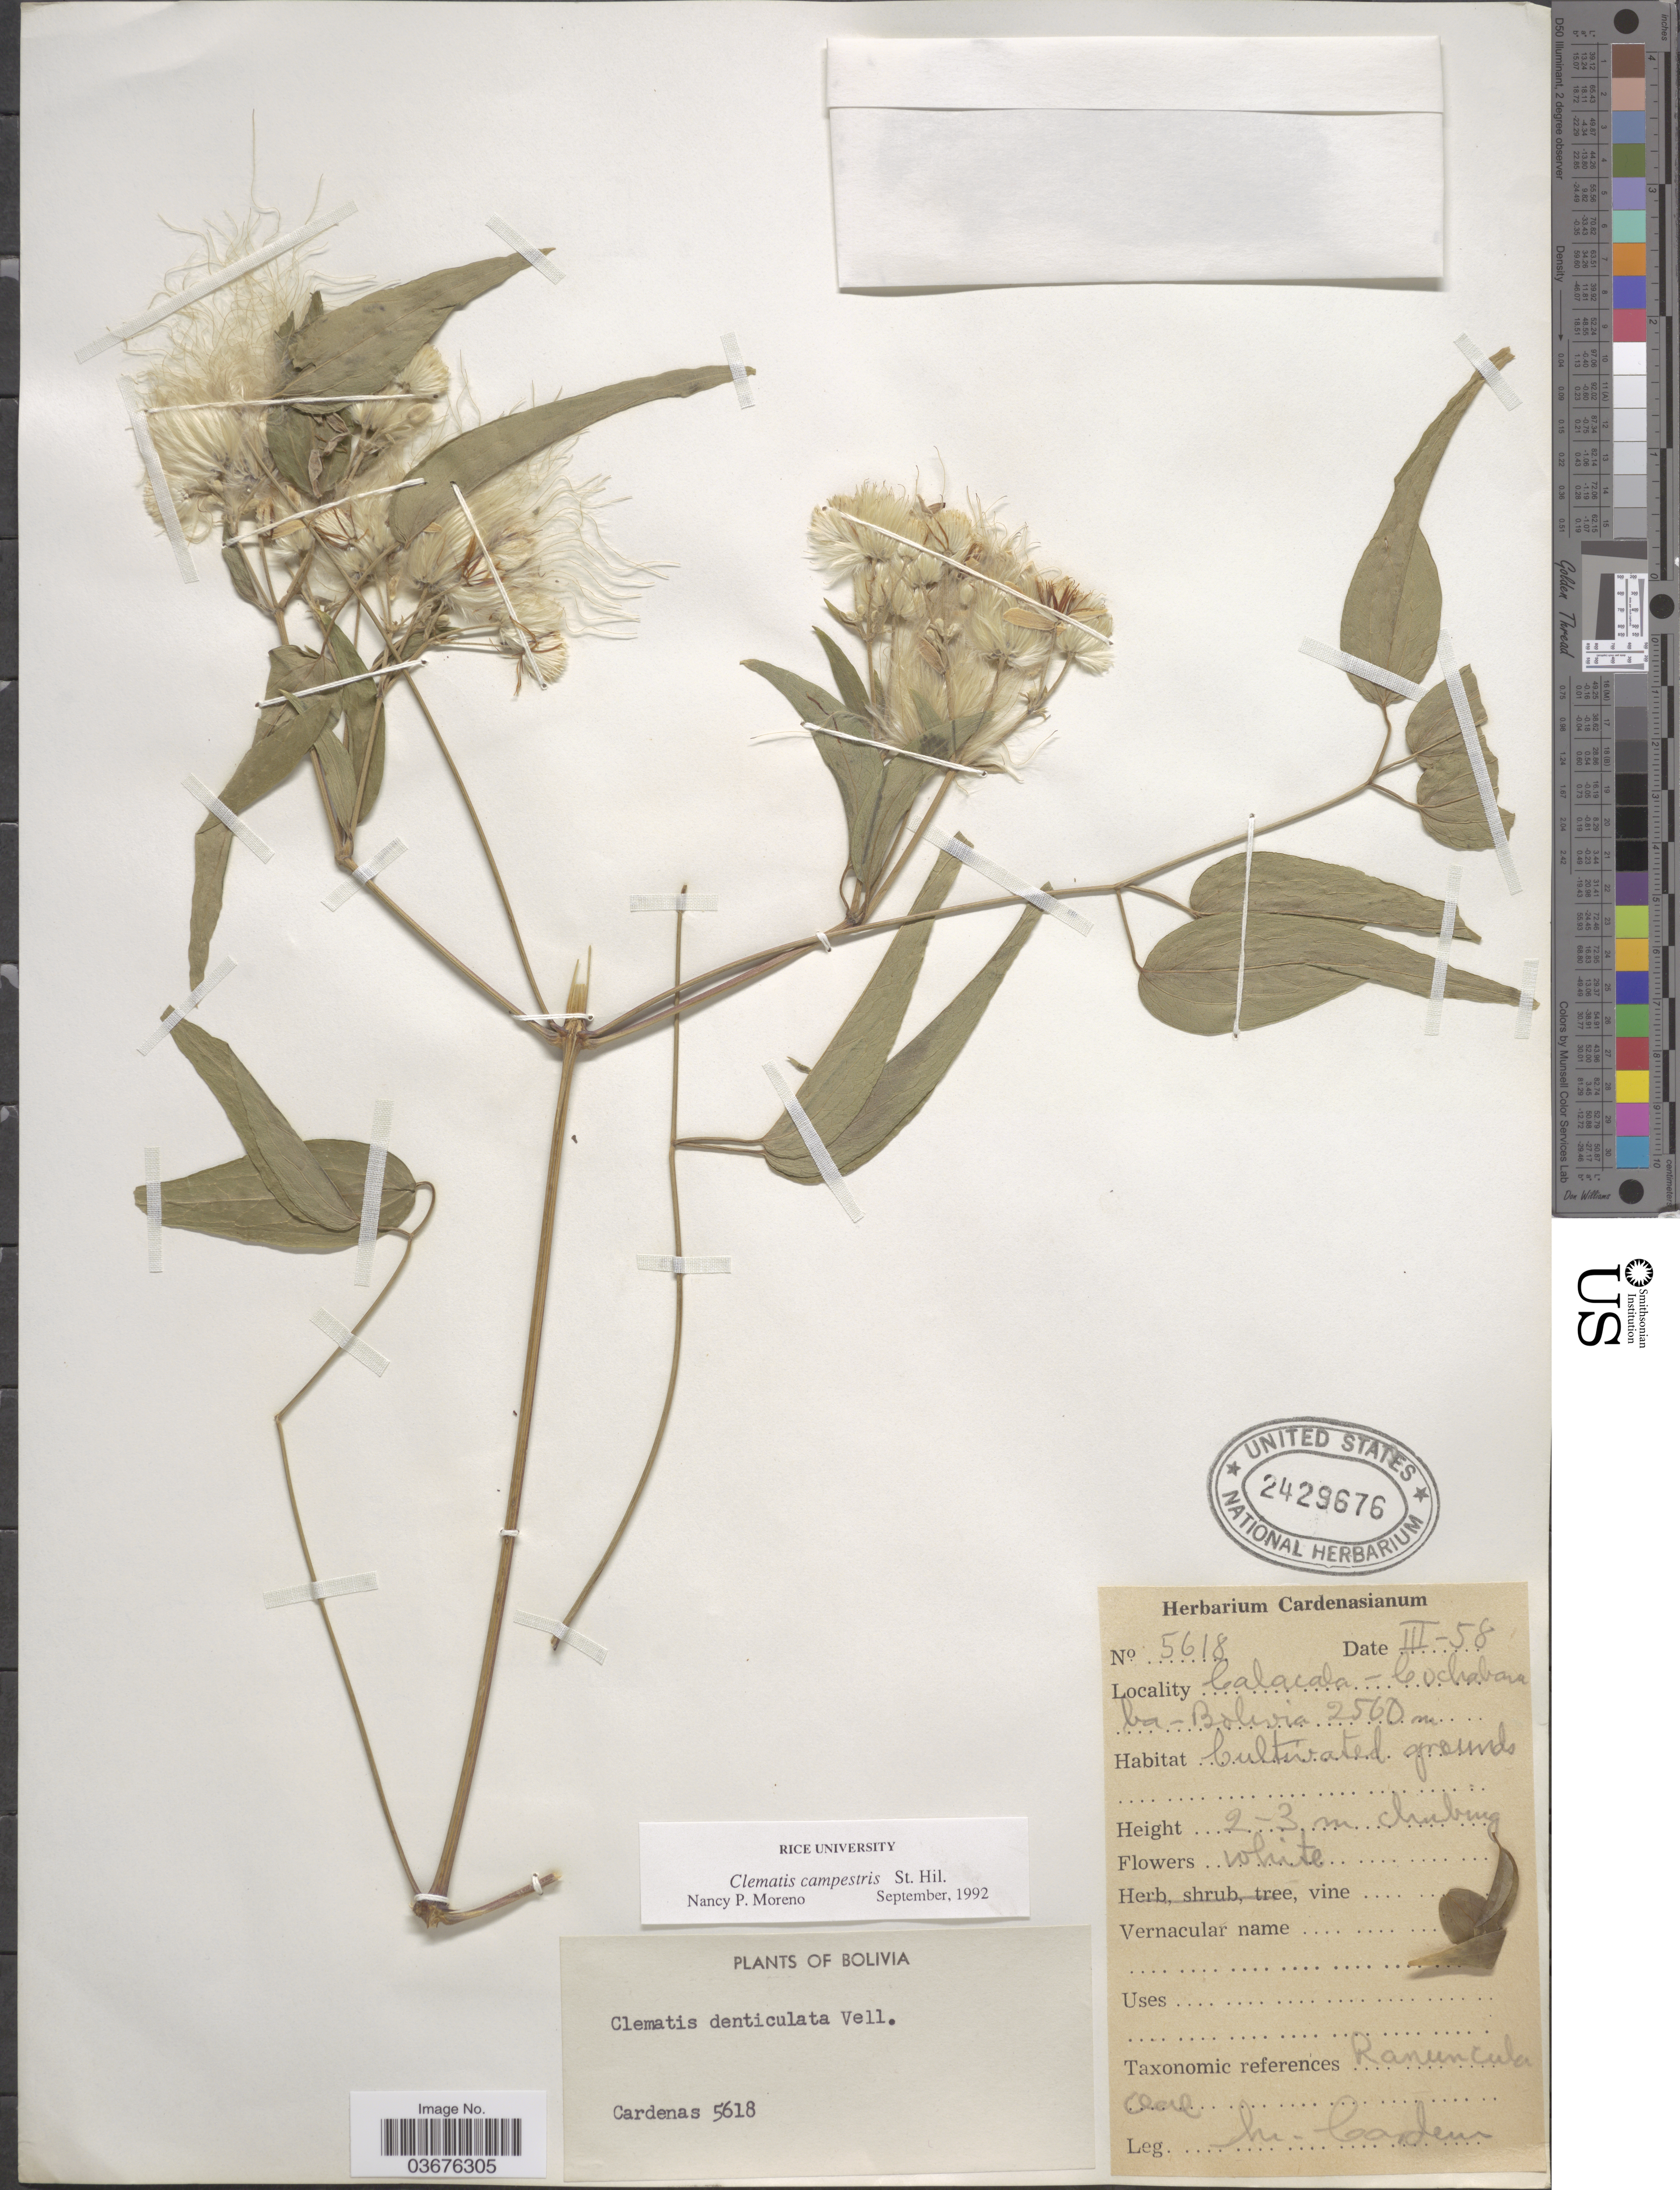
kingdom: Plantae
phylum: Tracheophyta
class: Magnoliopsida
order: Ranunculales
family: Ranunculaceae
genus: Clematis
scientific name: Clematis campestris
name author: A. St.-Hil.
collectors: M. Cárdenas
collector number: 5618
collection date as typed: Transcribed d/m/y: /3/58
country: Bolivia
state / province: Cochabamba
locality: Calacala.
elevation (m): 2560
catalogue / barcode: US 2429676